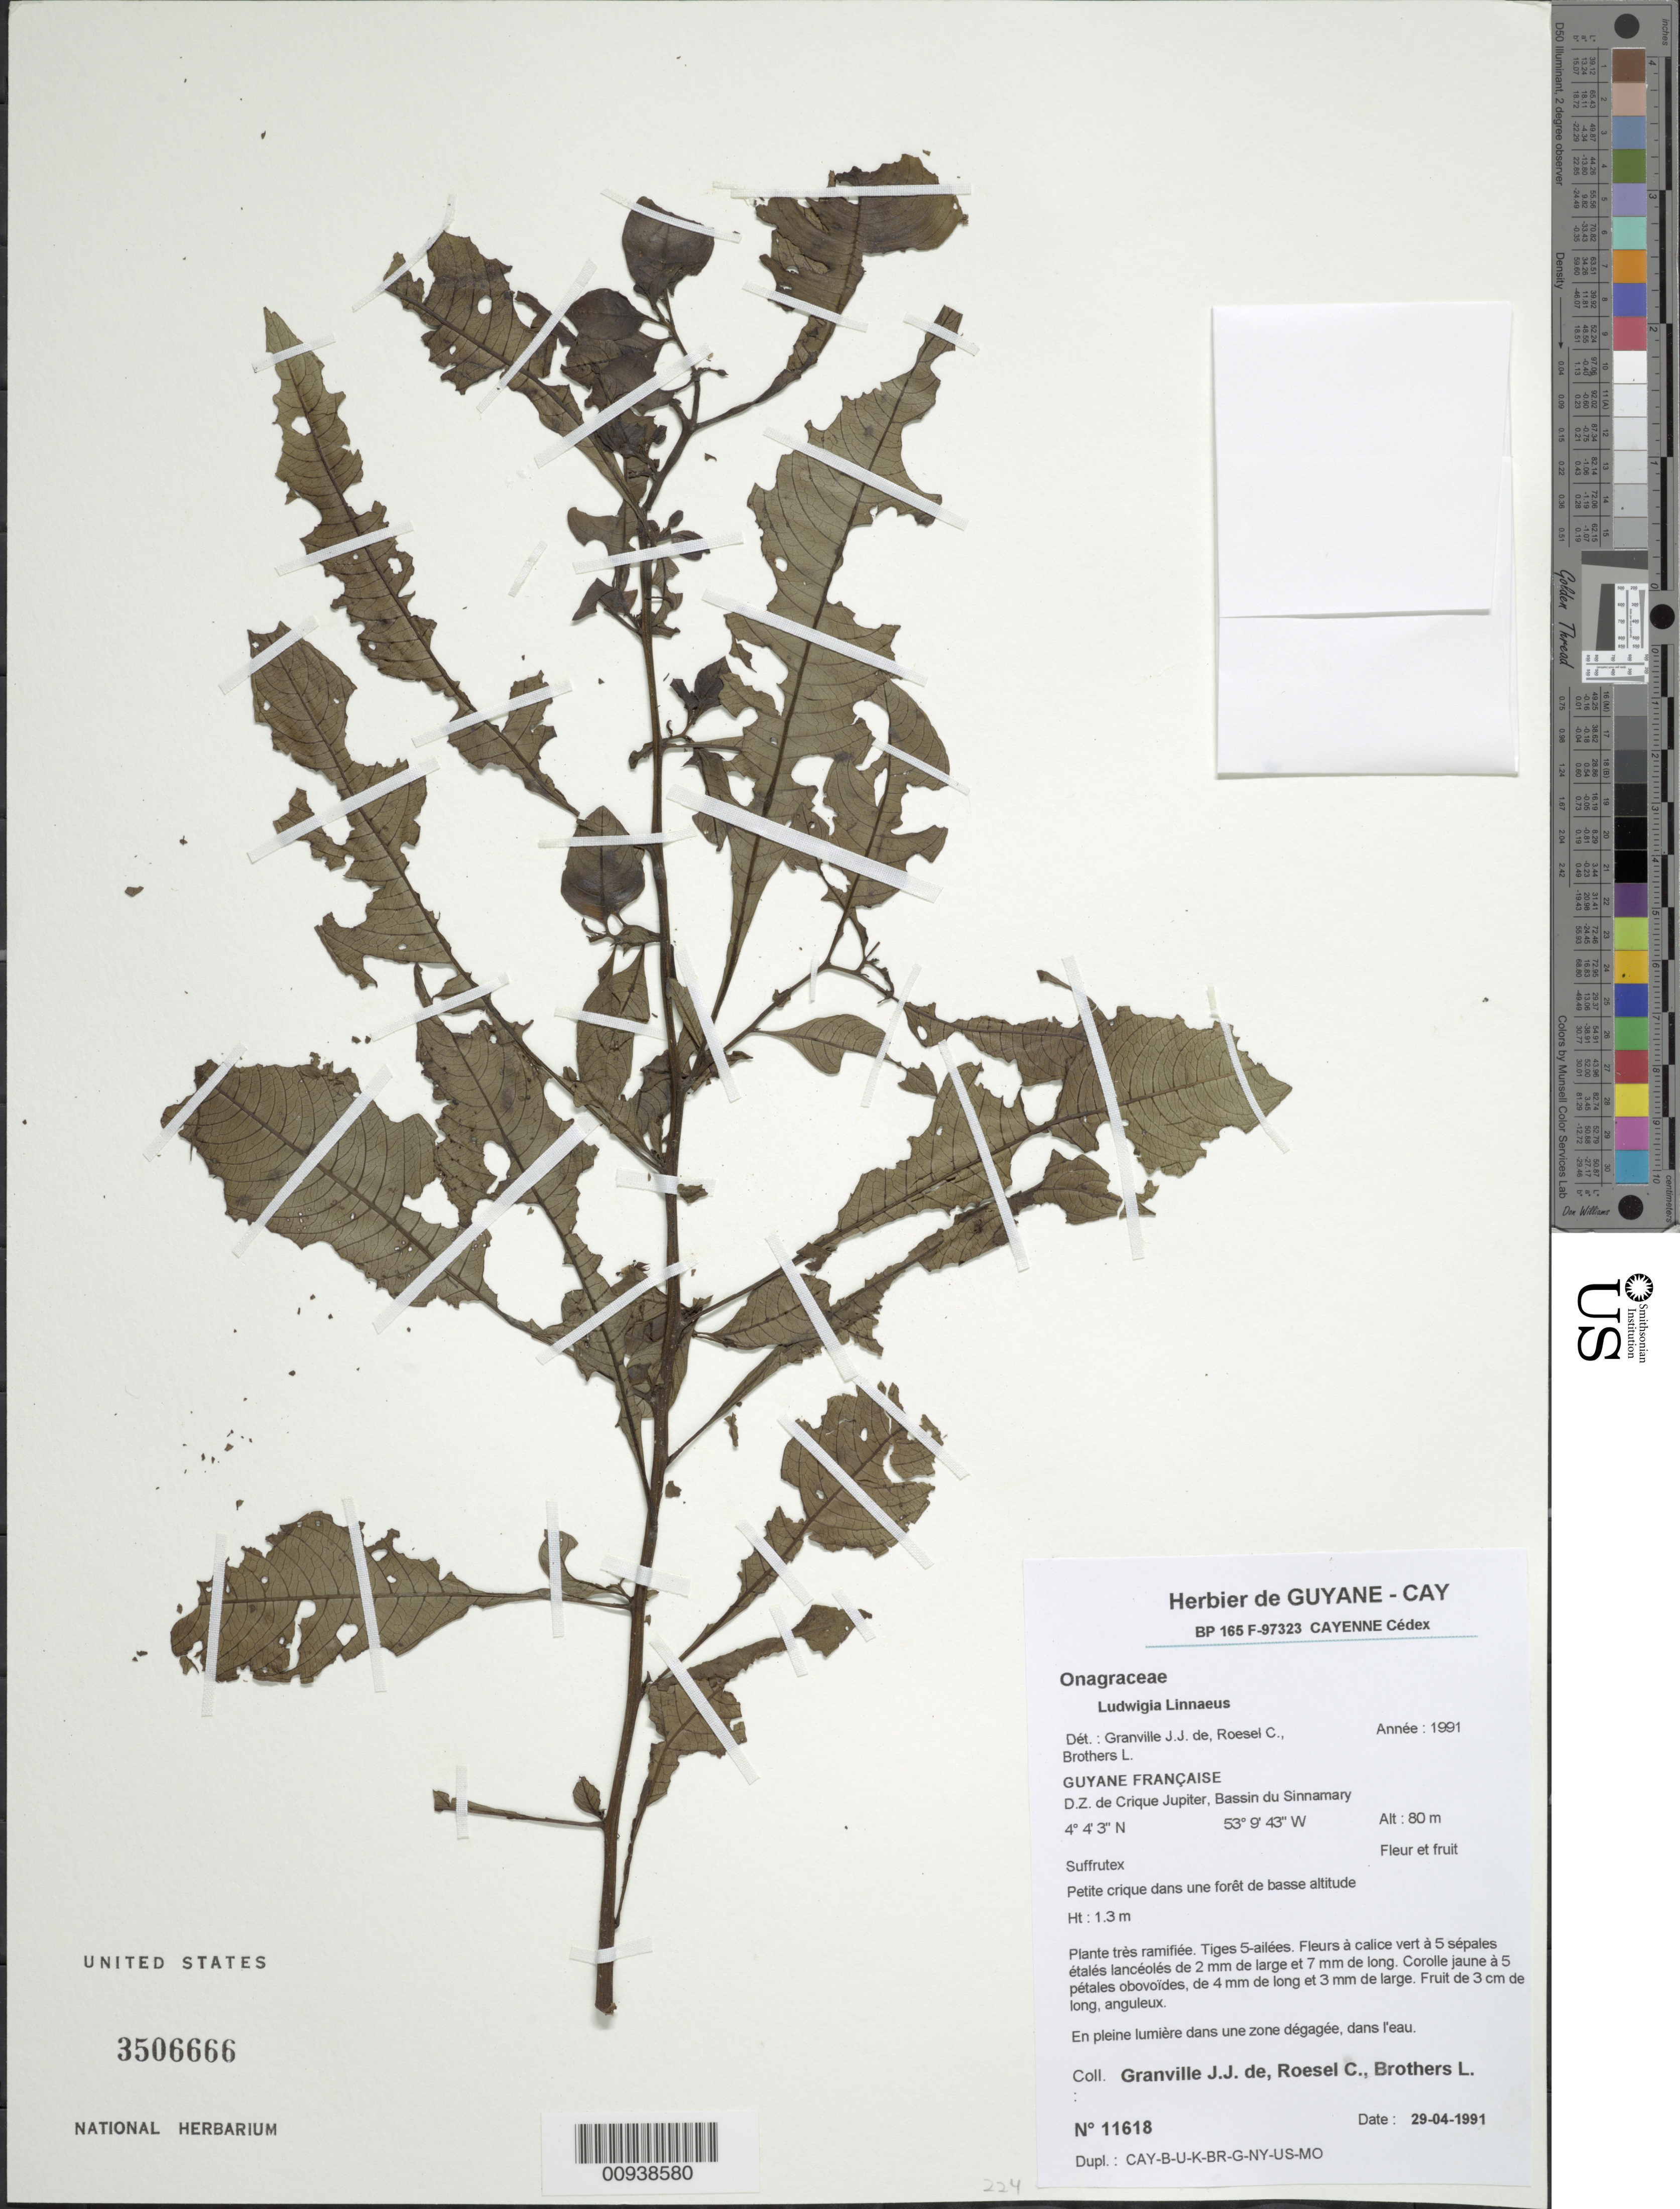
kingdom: Plantae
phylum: Tracheophyta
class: Magnoliopsida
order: Myrtales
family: Onagraceae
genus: Ludwigia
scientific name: Ludwigia sp.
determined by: Granville, J. J.; Roesel, C. S.; Brothers, Leslie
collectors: J.-J. de Granville, C. S. Roesel & L. Brothers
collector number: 11618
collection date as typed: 29-Apr-91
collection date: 1991-04-29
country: French Guiana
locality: D.Z. de Crique Jupiter, Bassin du Sinnamary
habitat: Petite crique dans une forêt de basse altitude; en pleine lumière dans une zone dégagée, dans l'eau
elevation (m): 80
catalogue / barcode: US 3506666